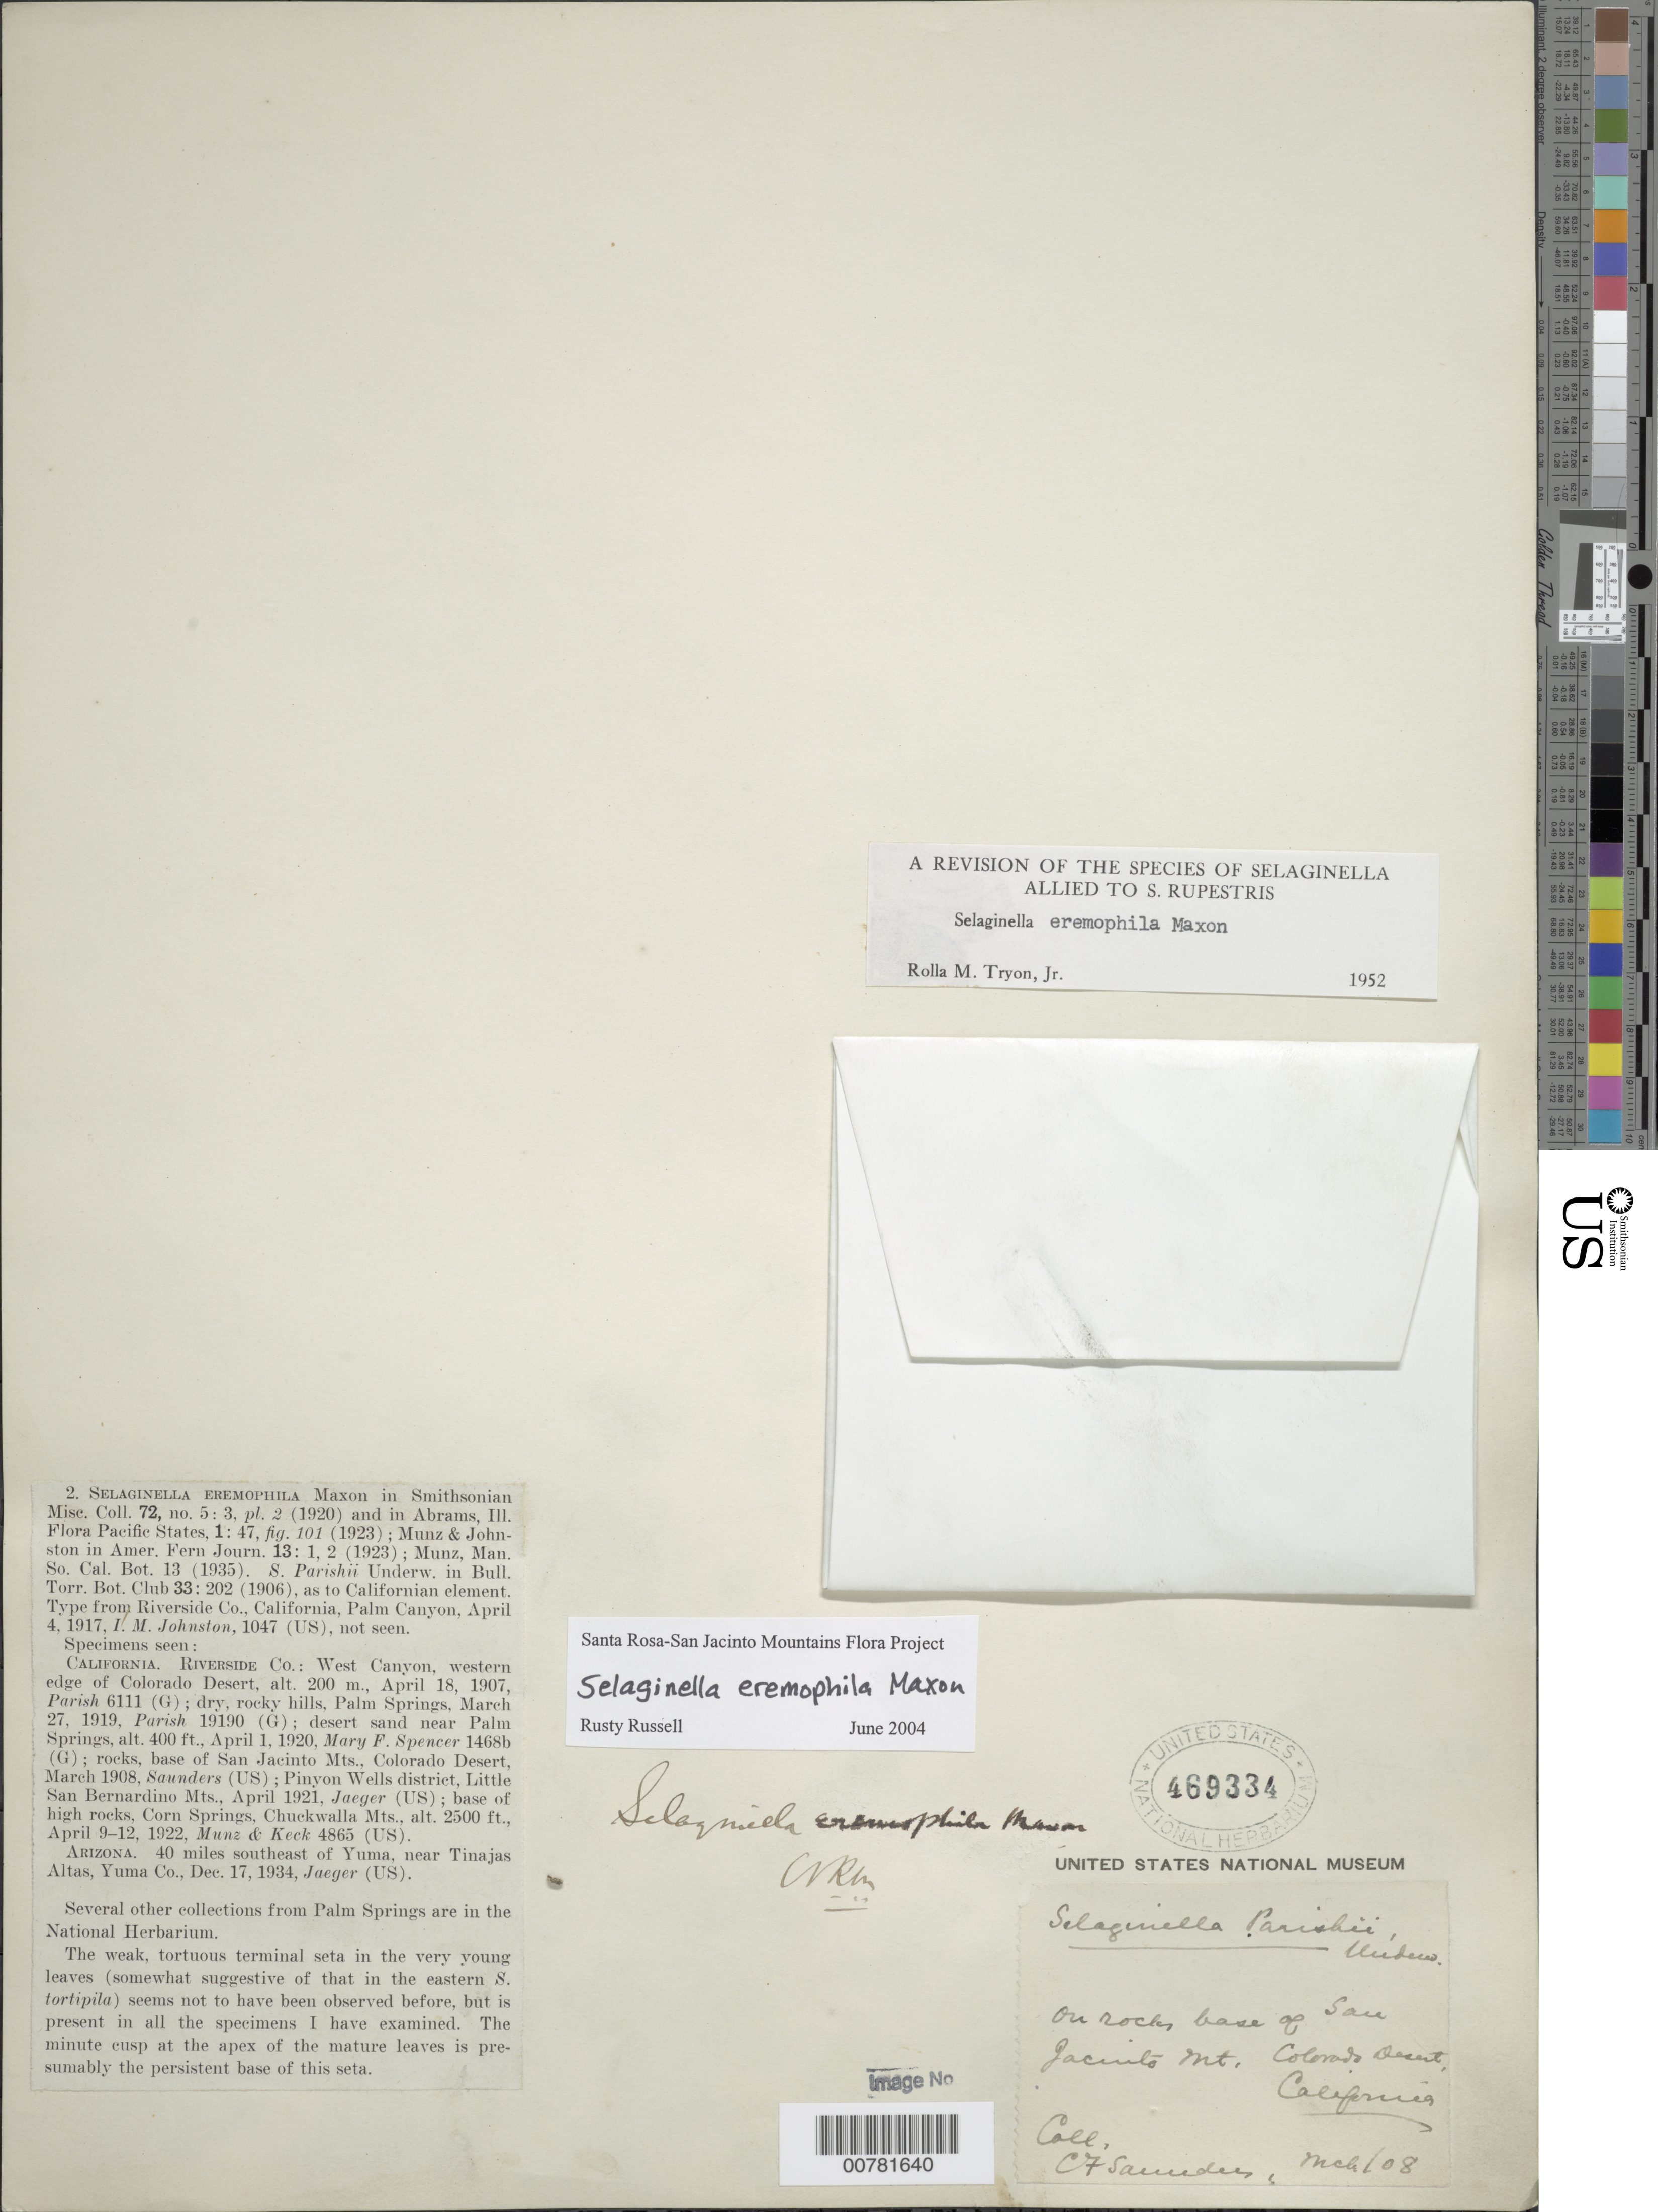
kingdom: Plantae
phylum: Tracheophyta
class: Lycopodiopsida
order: Selaginellales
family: Selaginellaceae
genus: Selaginella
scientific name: Selaginella eremophila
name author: Maxon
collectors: C.F. Saunders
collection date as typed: Transcribed d/m/y: /3/08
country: United States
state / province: California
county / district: Riverside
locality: On rock base of San Jacinto Mt. Colorado Desert.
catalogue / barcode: US 469334